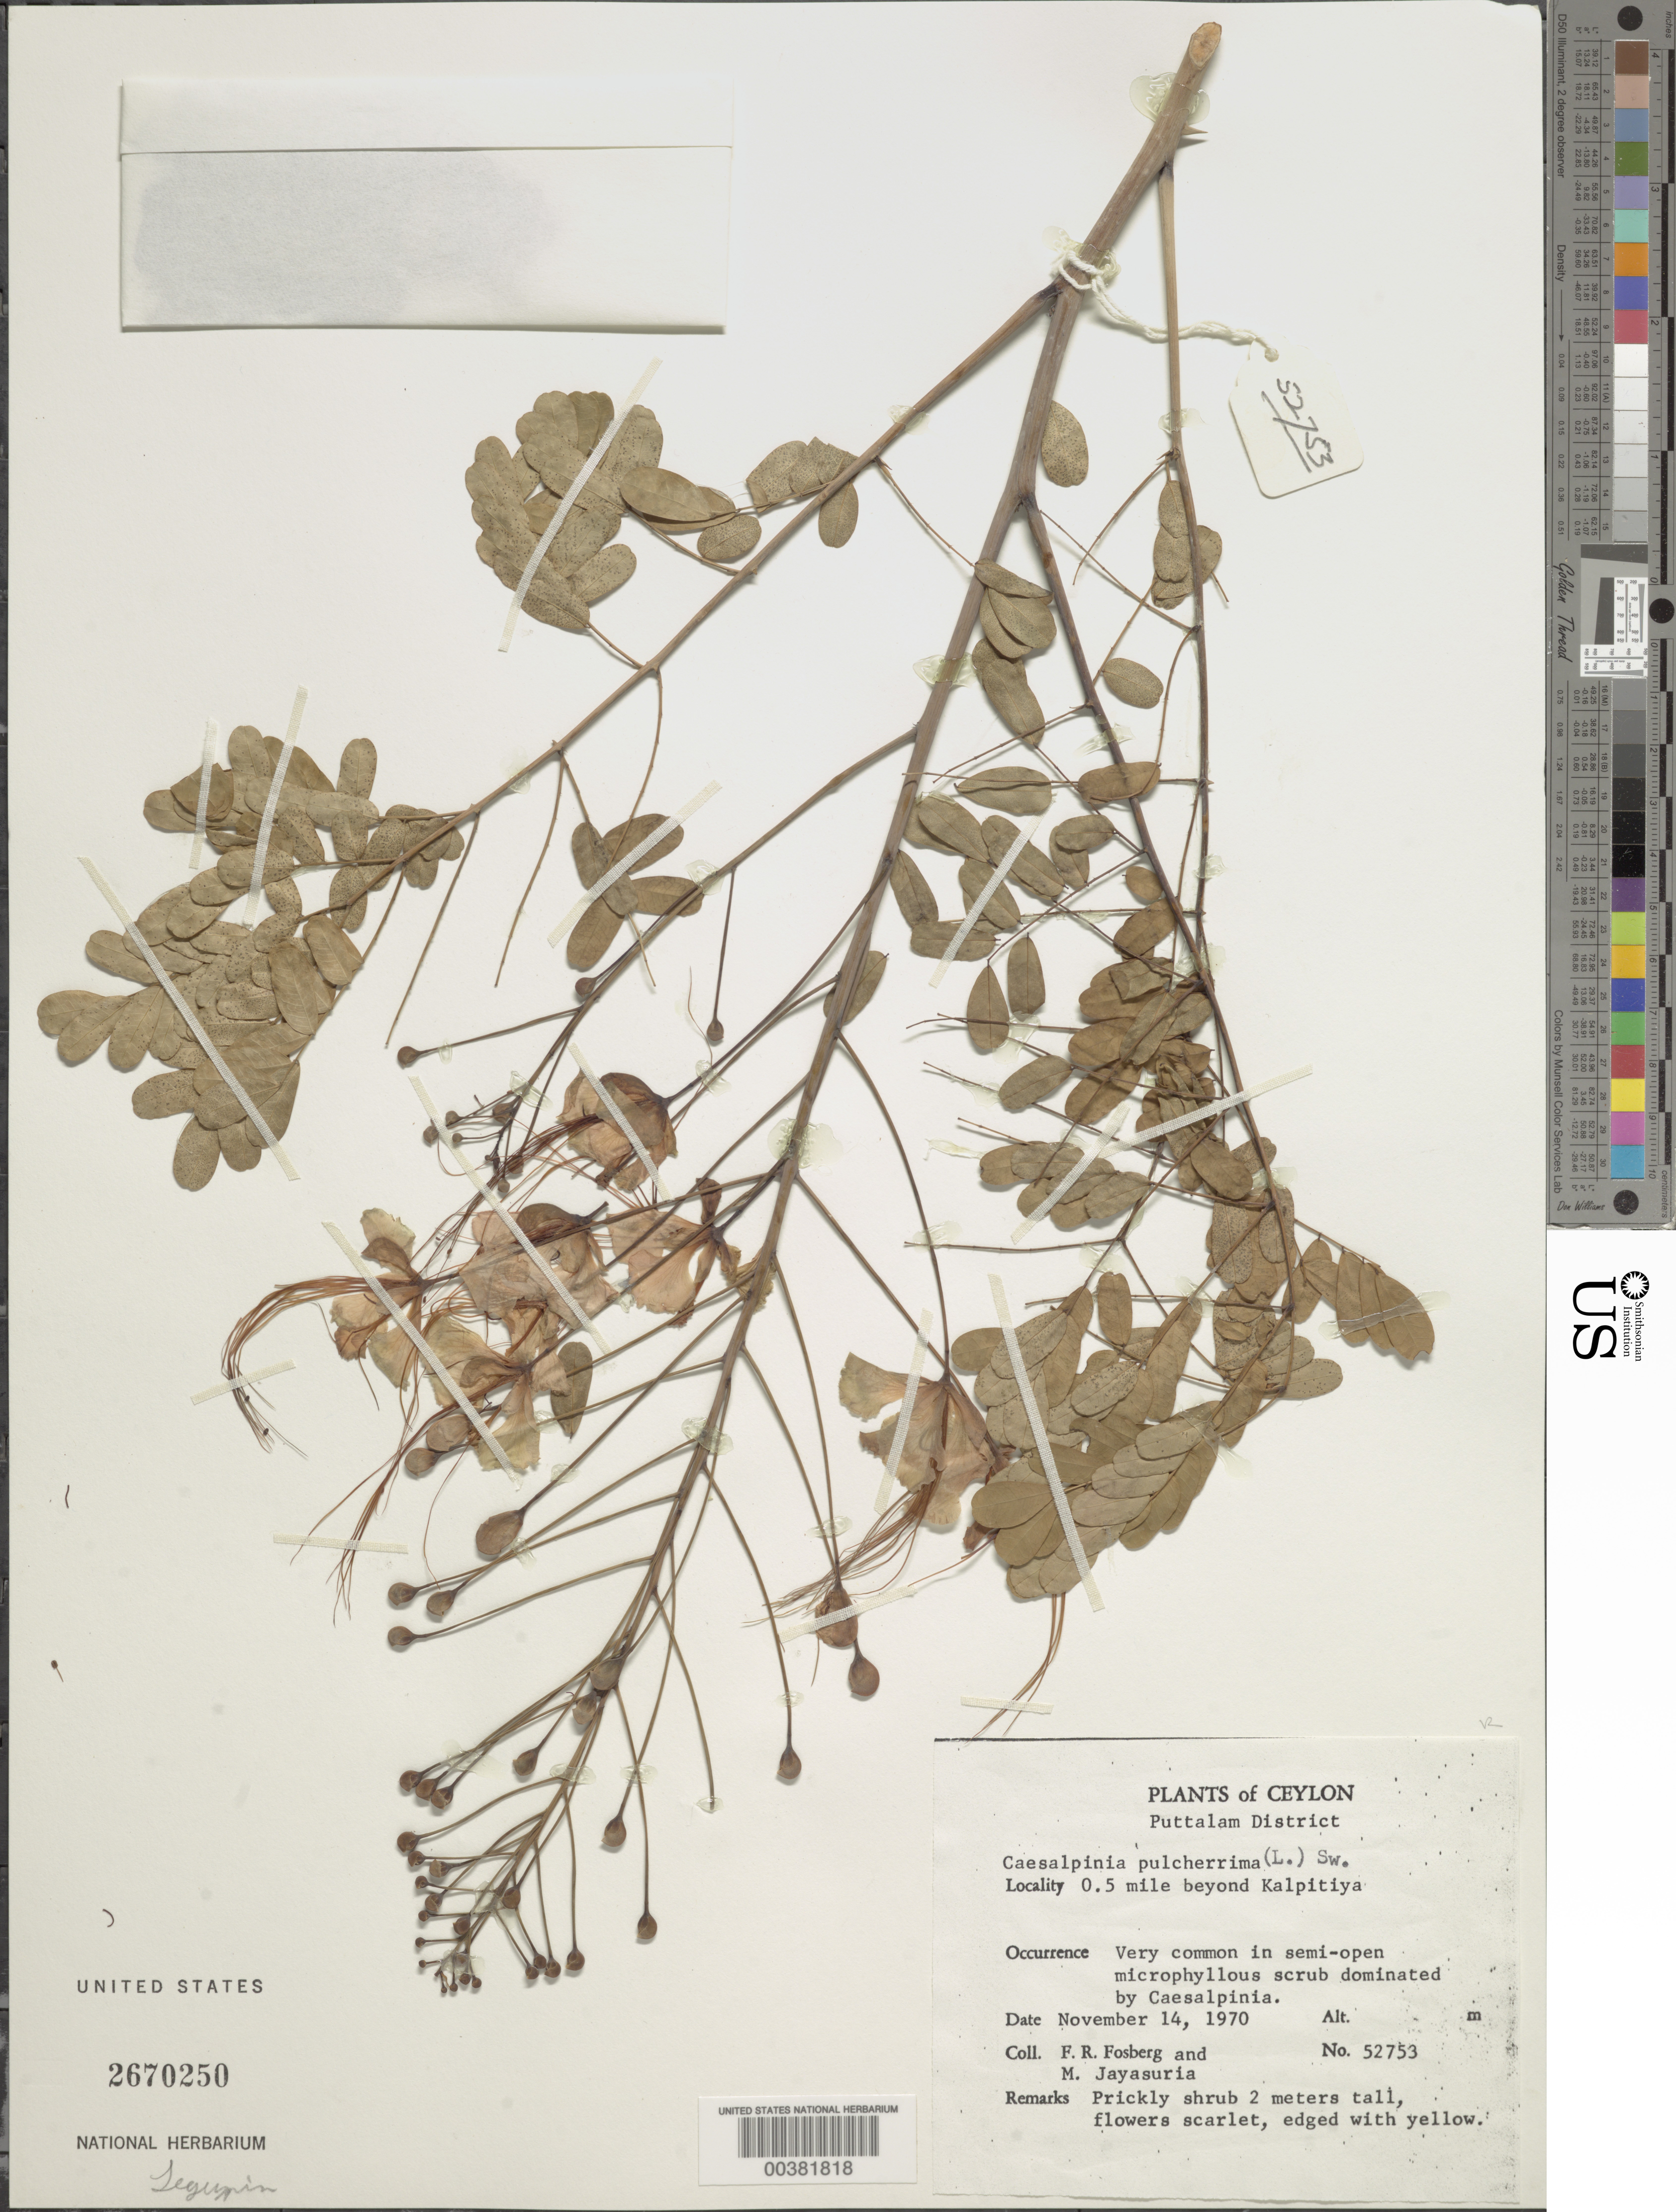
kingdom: Plantae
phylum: Tracheophyta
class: Magnoliopsida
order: Fabales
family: Fabaceae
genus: Caesalpinia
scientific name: Caesalpinia pulcherrima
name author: (L.) Sw.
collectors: F. R. Fosberg & A. H. Jayasuriya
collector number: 52753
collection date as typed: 14 Nov 1970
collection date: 1970-11-14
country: Sri Lanka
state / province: North Western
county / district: Puttalam Dist.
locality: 0.5 mi beyond kalpitiya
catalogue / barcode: US 2670250